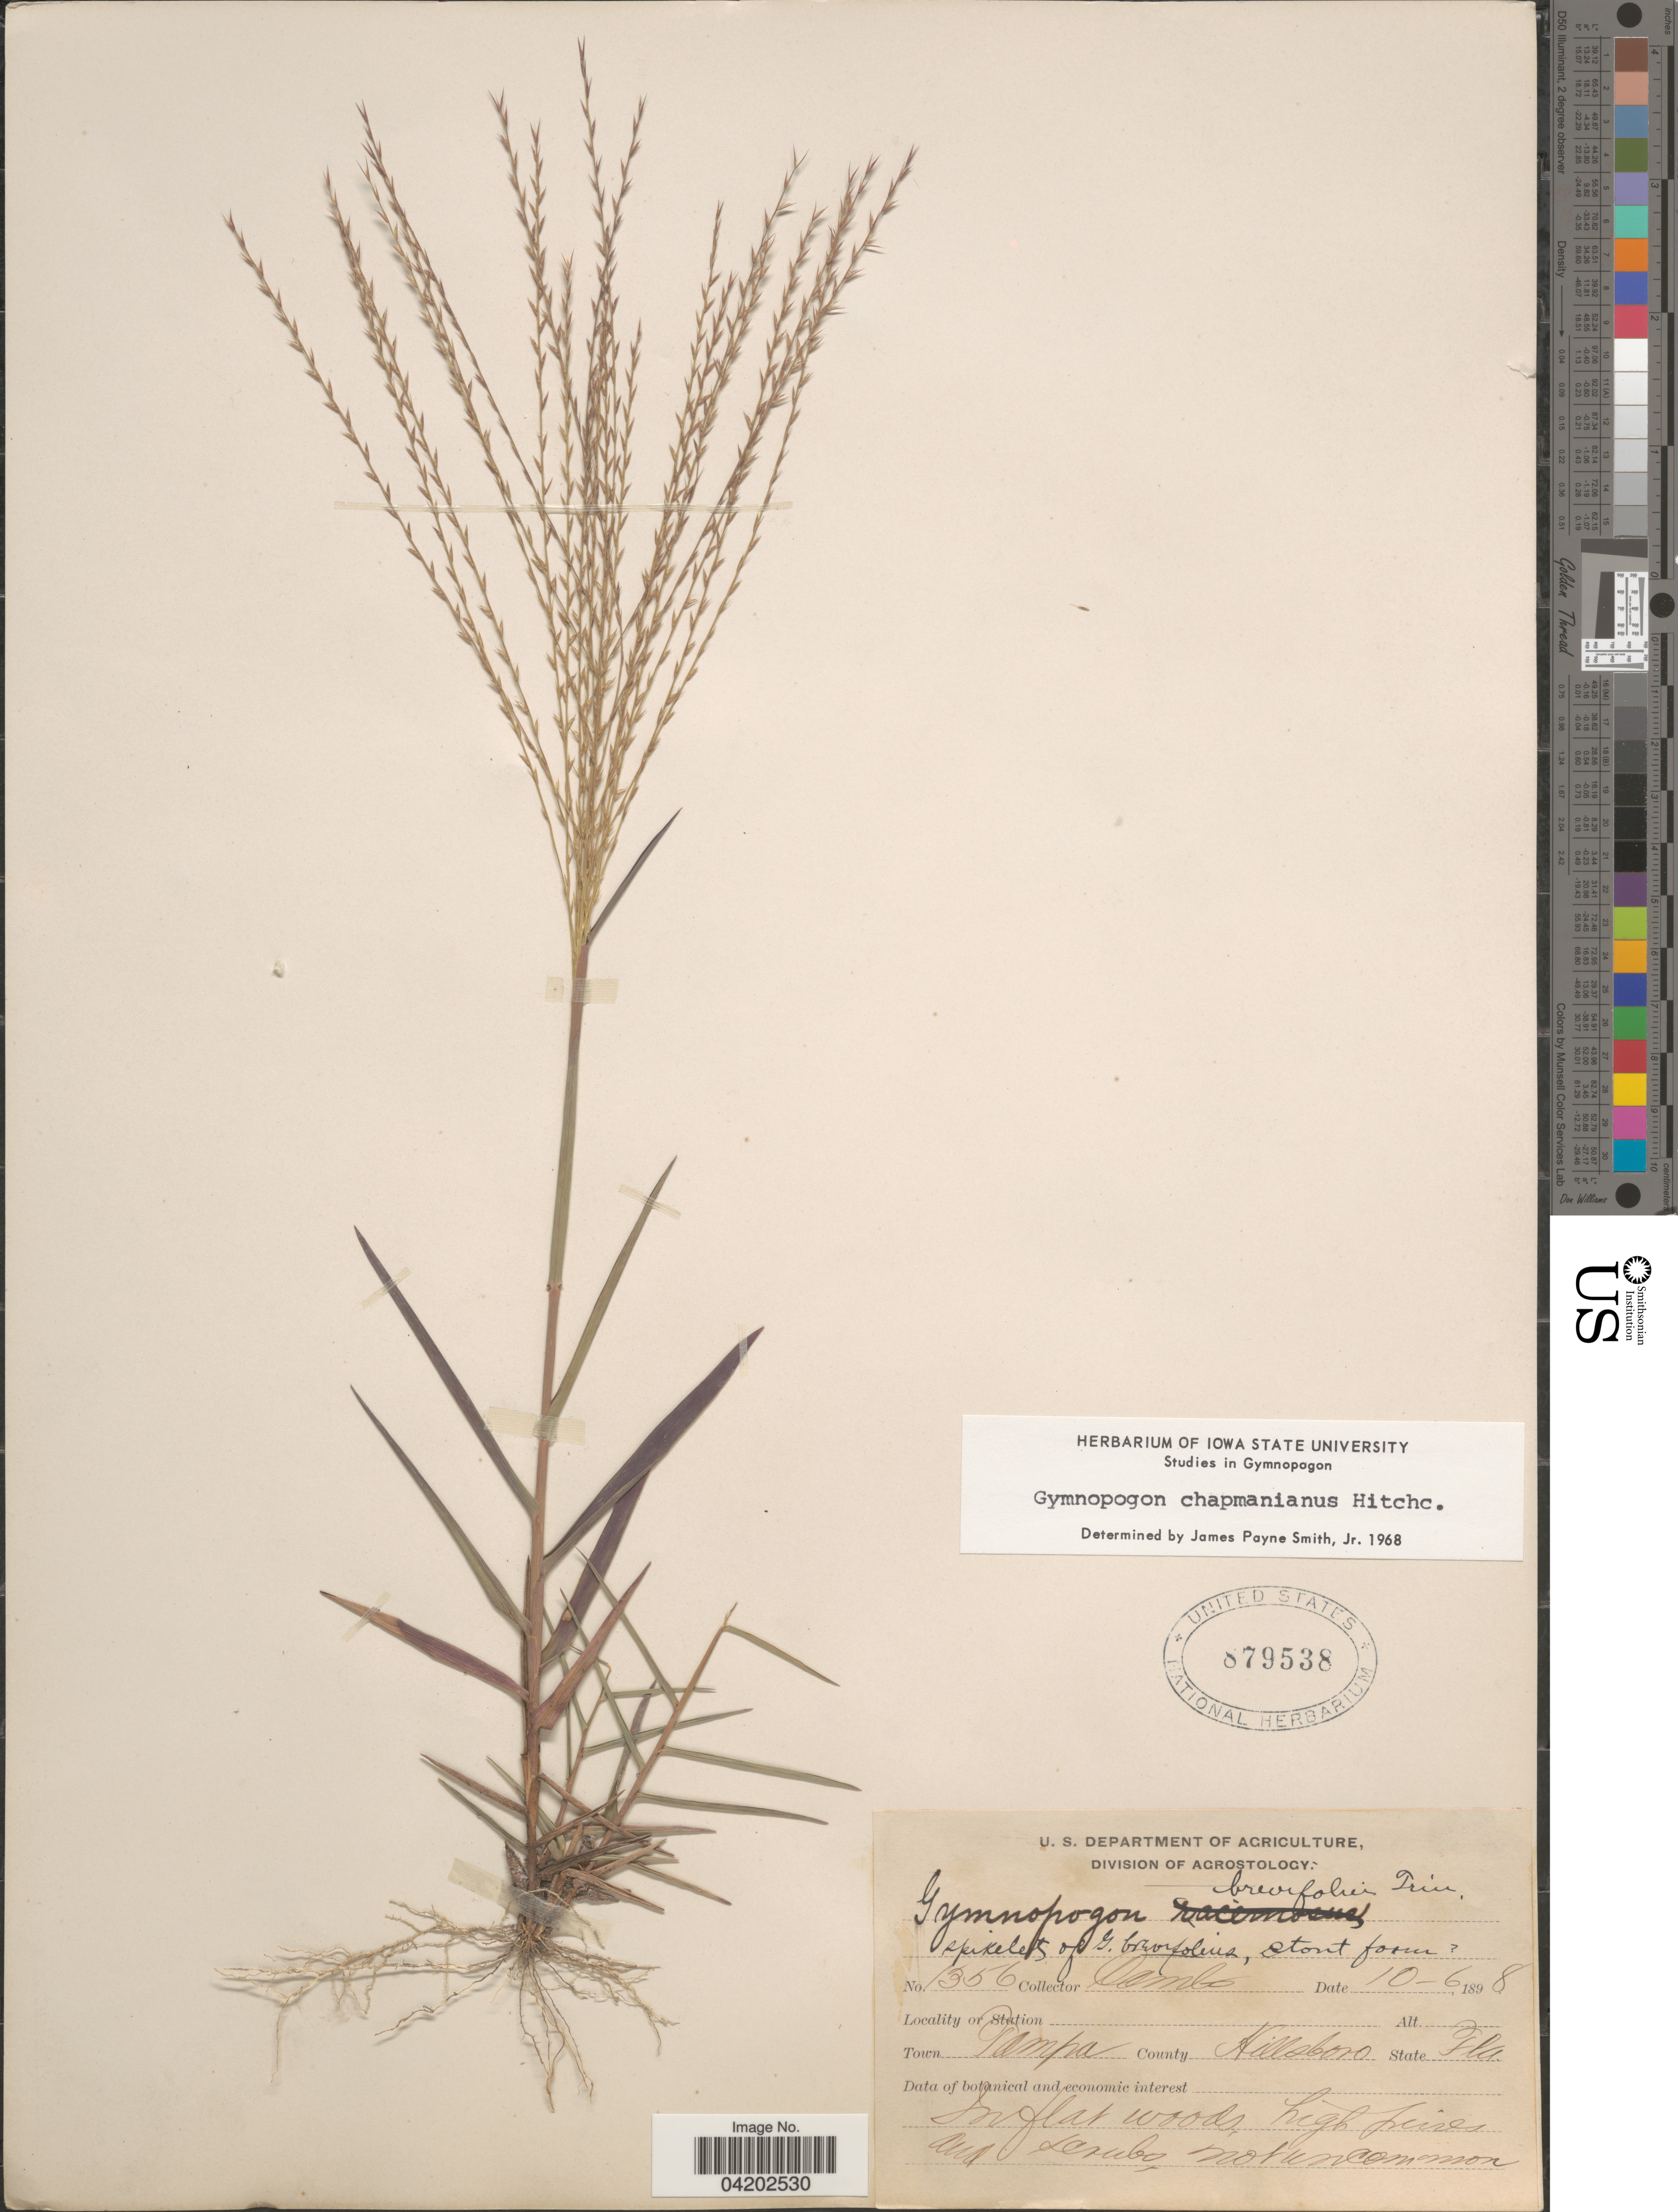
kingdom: Plantae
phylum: Tracheophyta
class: Liliopsida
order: Poales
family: Poaceae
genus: Gymnopogon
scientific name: Gymnopogon chapmanianum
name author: Hitchc.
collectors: -. Combs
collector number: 1356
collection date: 1898-10-06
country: United States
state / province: Florida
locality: Town Tampa. County Hillsboro.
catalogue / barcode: US 879538